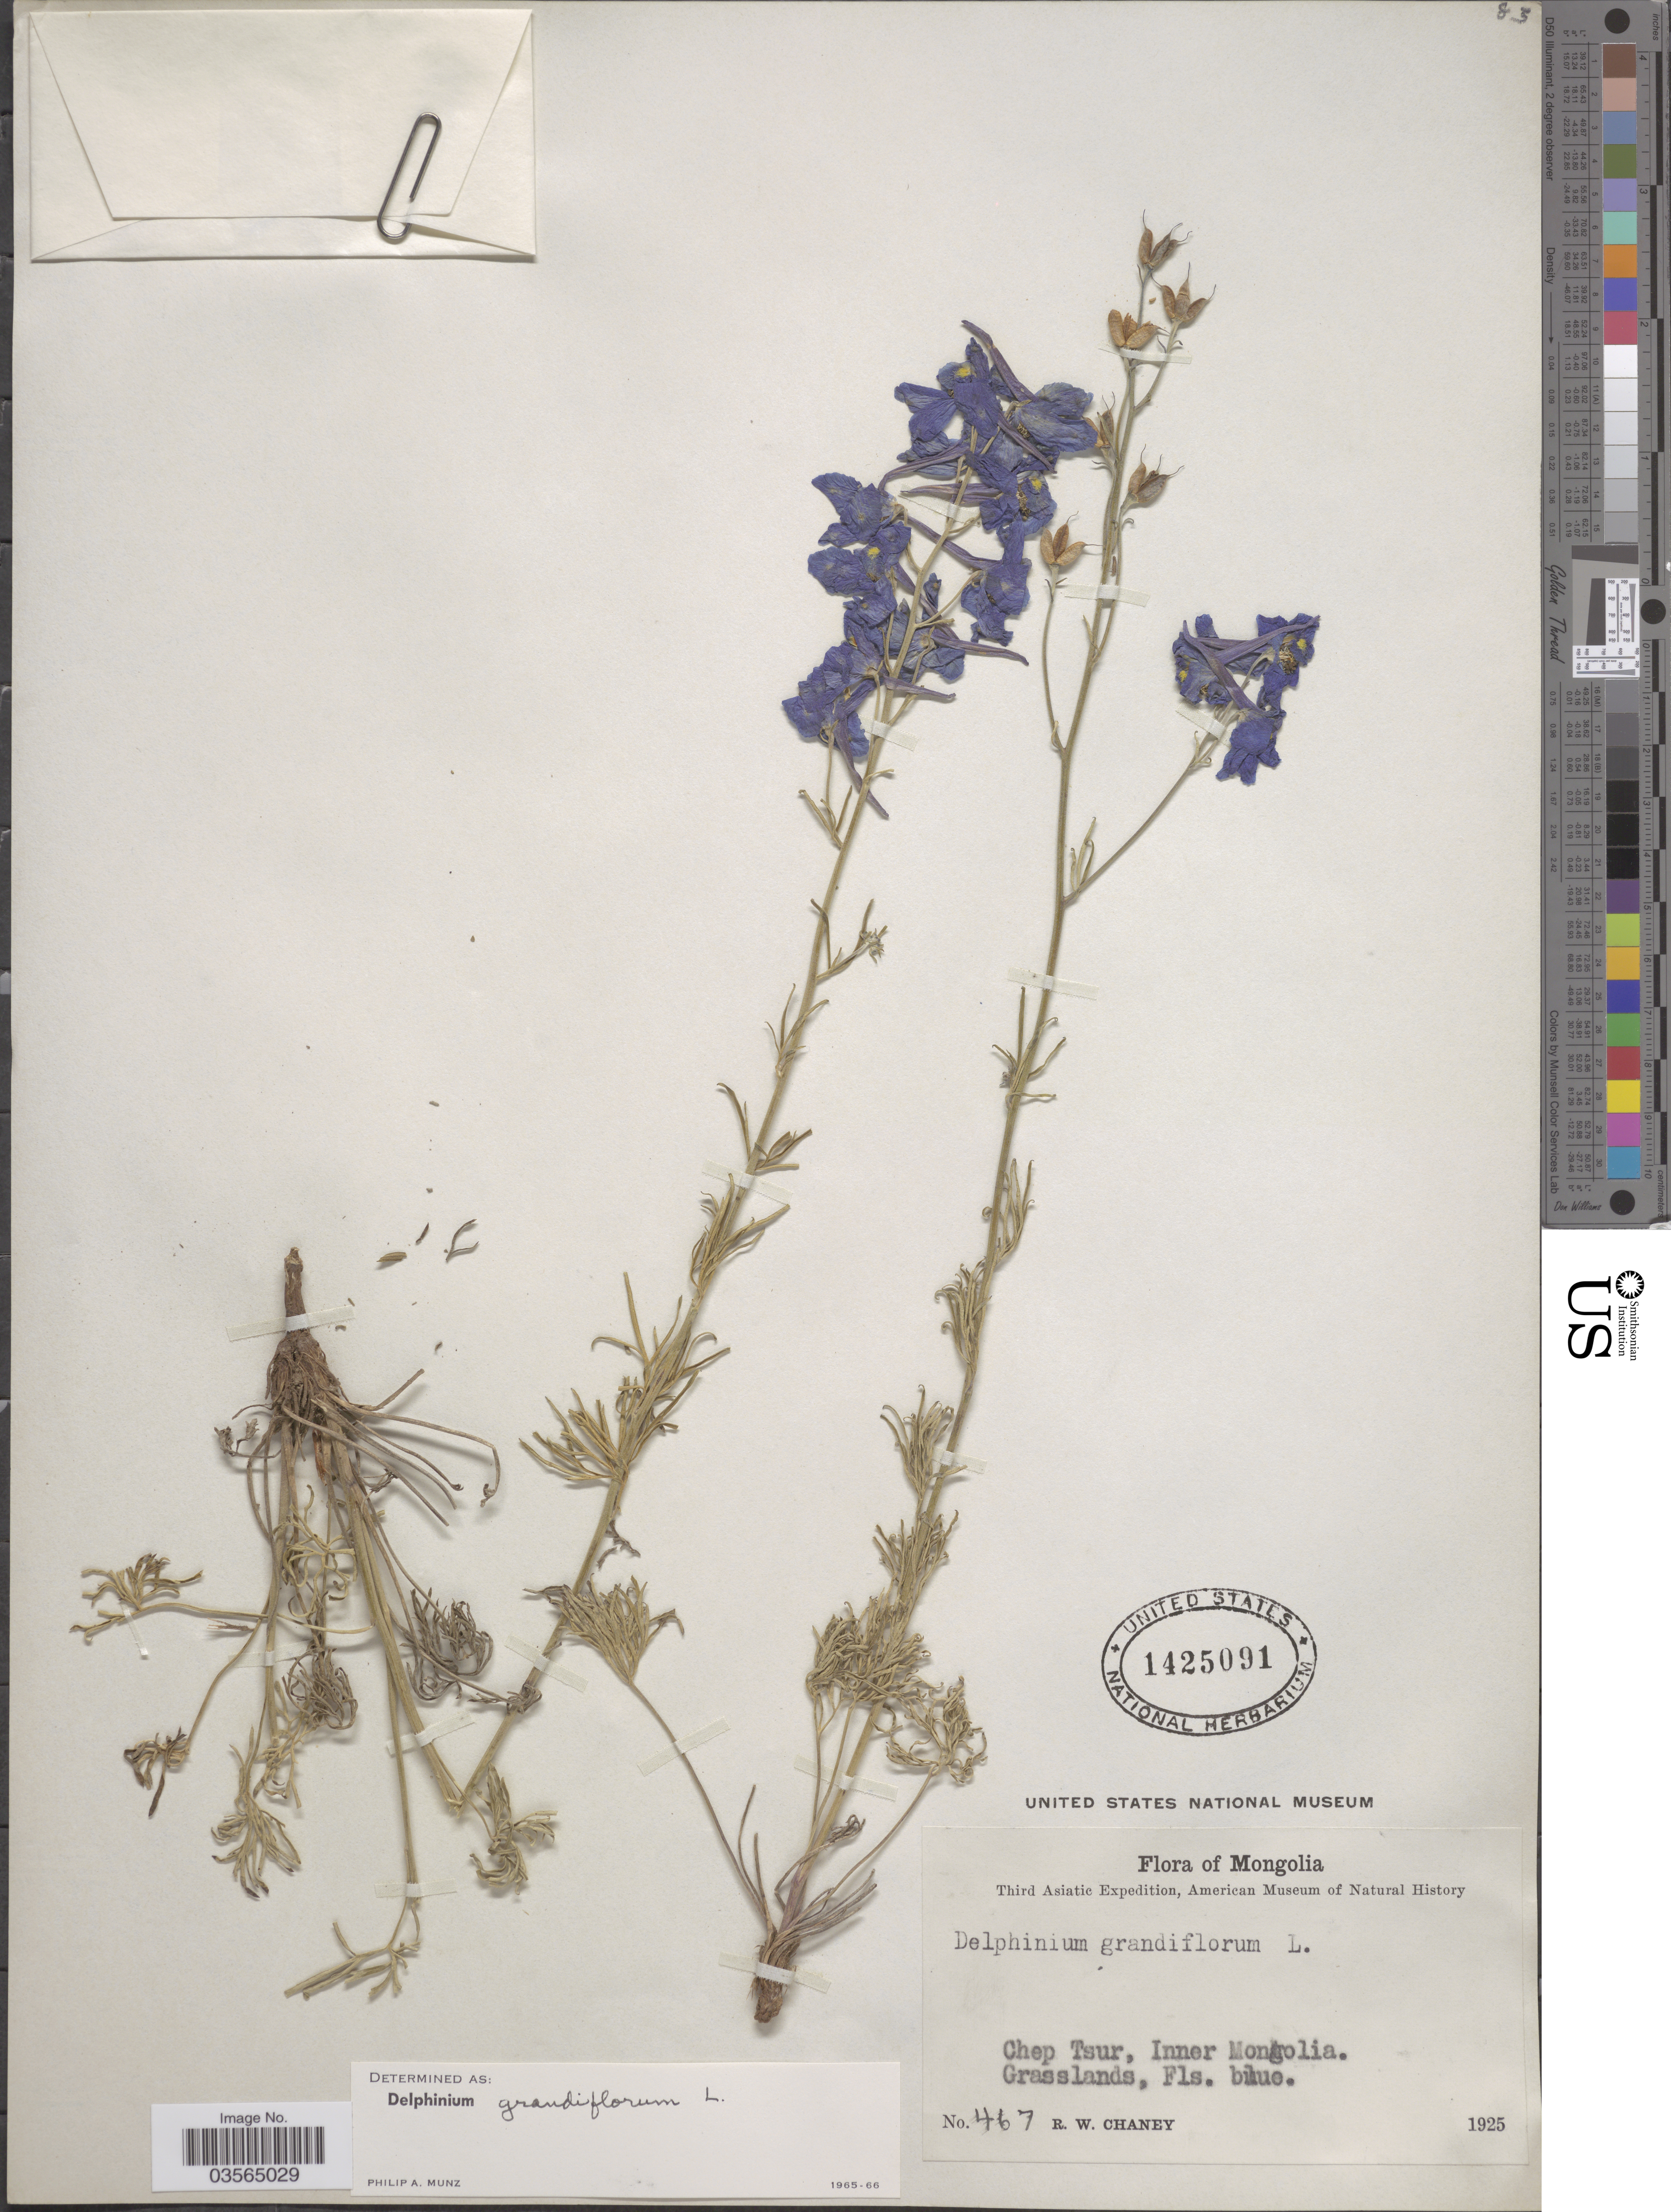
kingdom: Plantae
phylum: Tracheophyta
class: Magnoliopsida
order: Ranunculales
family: Ranunculaceae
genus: Delphinium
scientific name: Delphinium grandiflorum var. grandiflorum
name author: L.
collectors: R. Chaney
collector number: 467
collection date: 1925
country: China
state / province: Nei Monggol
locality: Chep Tsur, Inner Mongolia.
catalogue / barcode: US 1425091